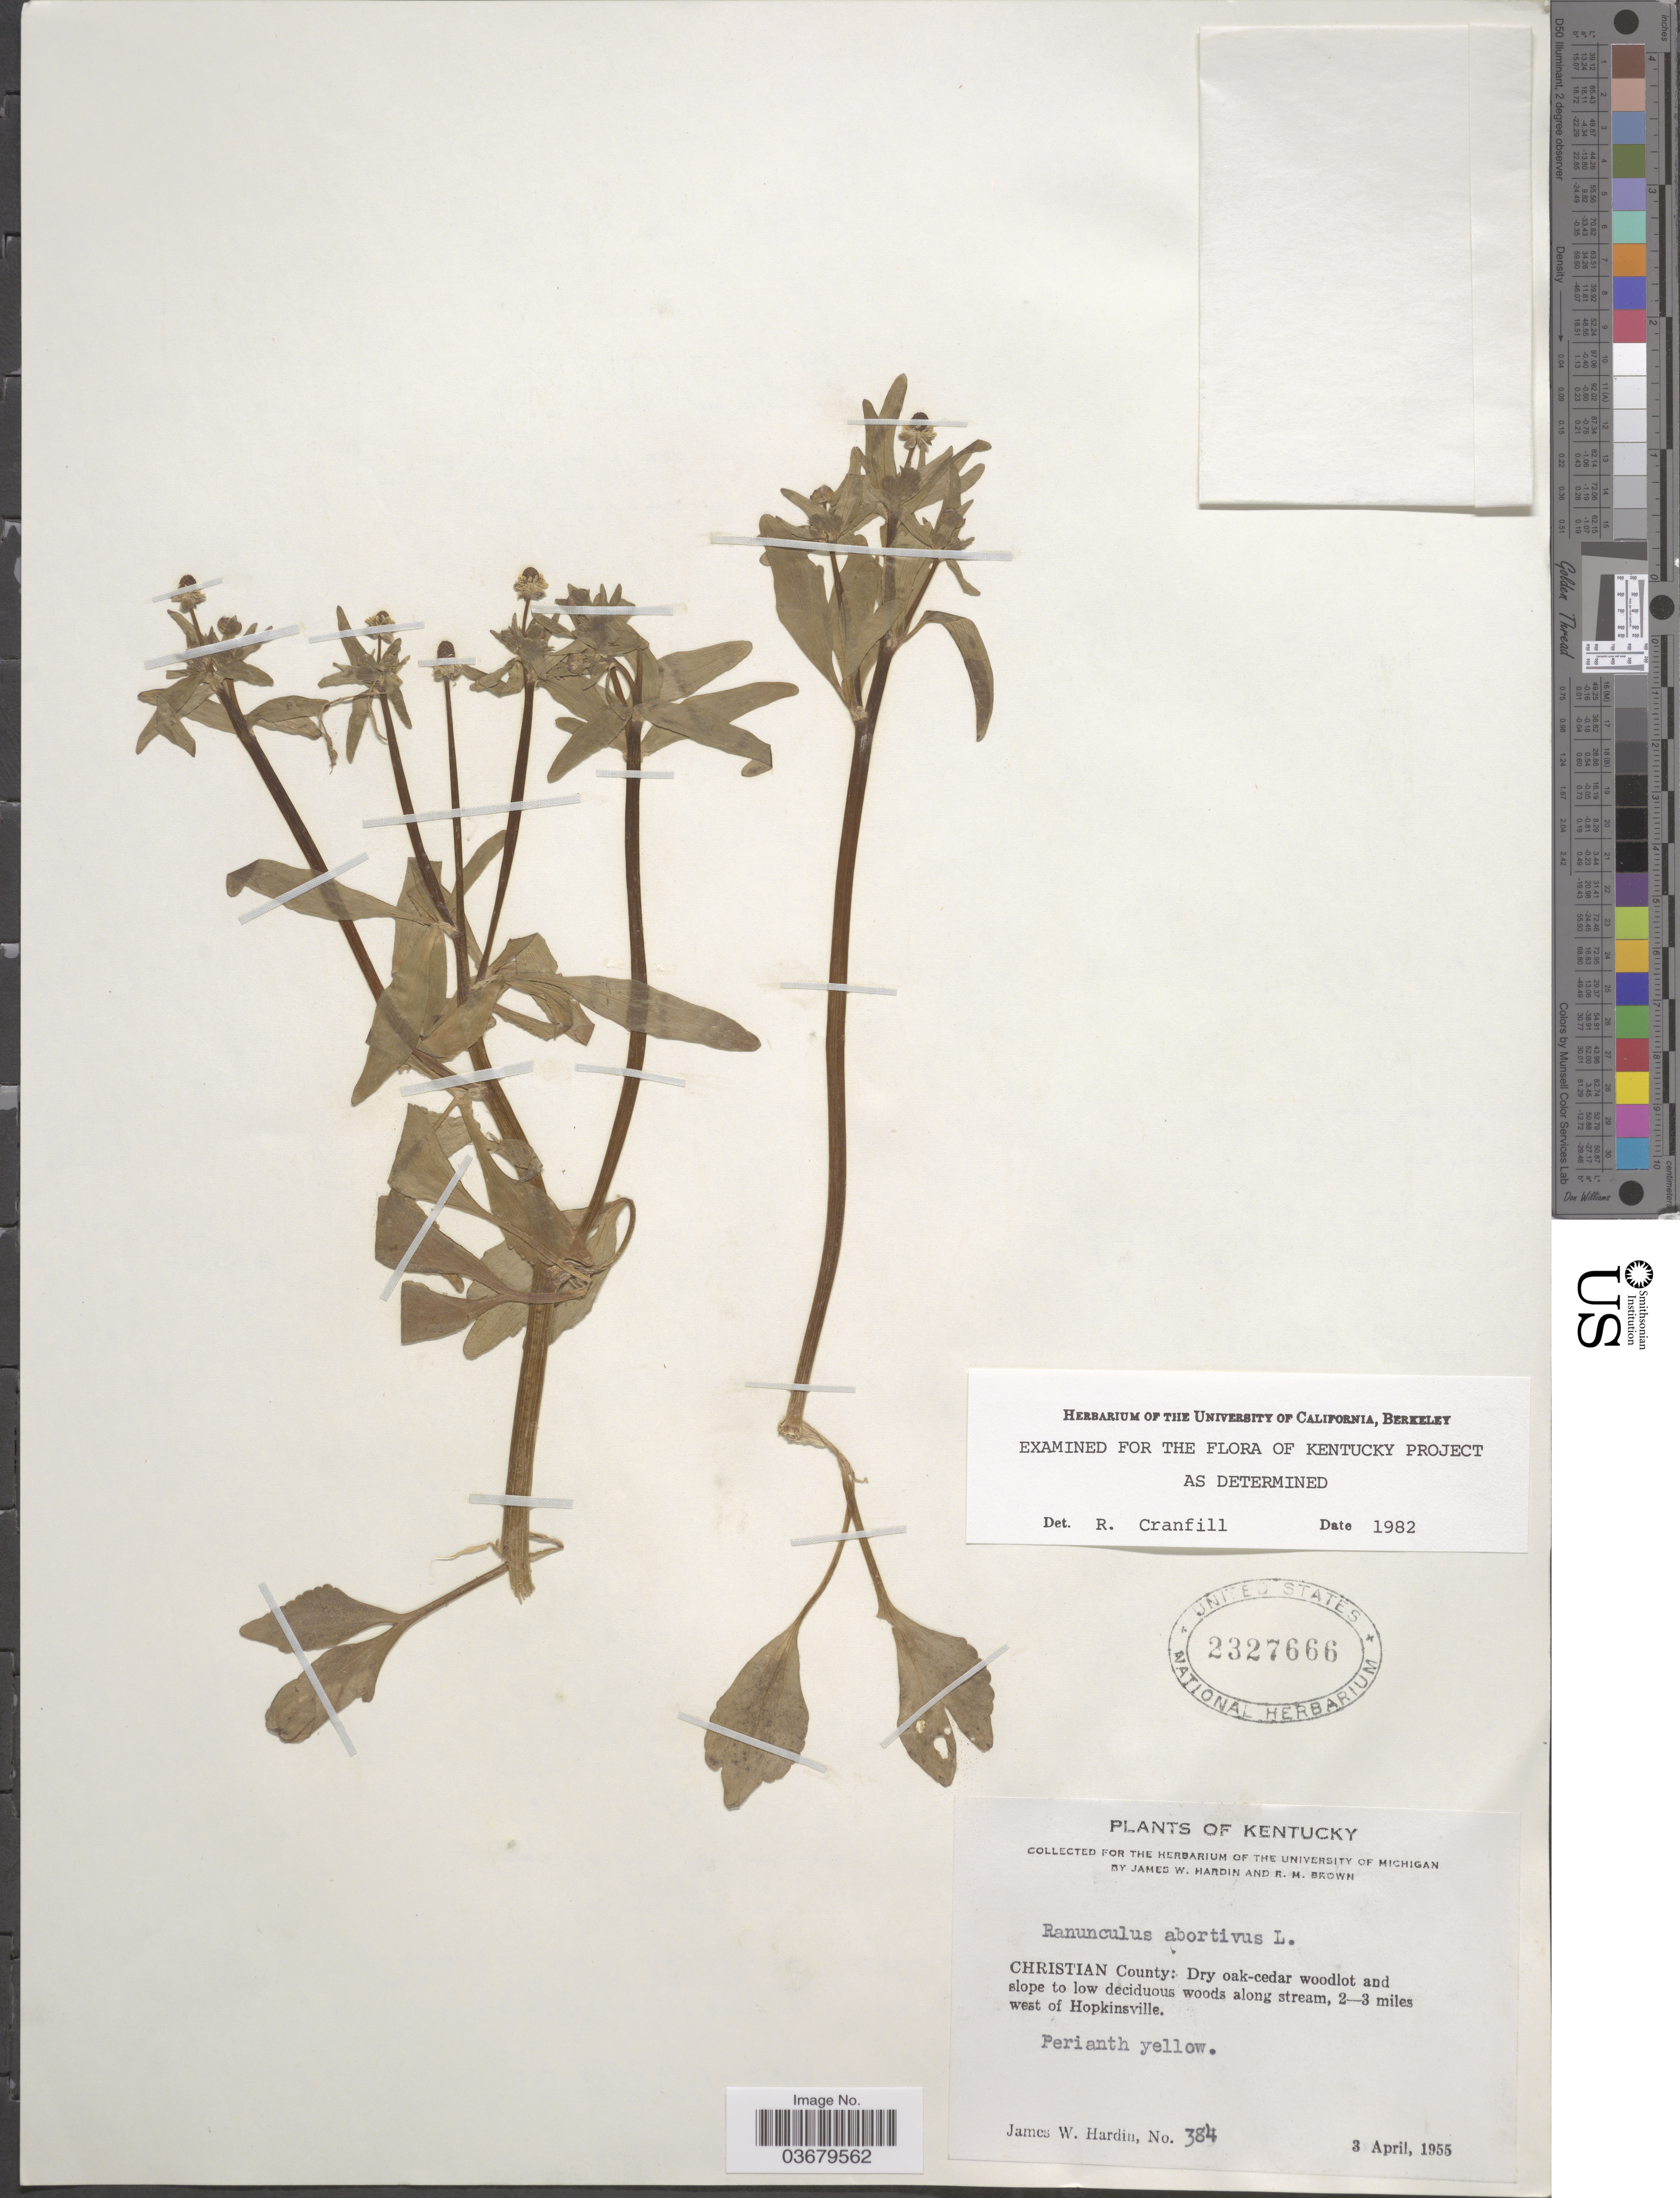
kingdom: Plantae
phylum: Tracheophyta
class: Magnoliopsida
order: Ranunculales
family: Ranunculaceae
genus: Ranunculus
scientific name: Ranunculus abortivus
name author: L.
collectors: J. W. Hardin & R. Brown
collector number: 384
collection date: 1955-04-03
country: United States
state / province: Kentucky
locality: Christian County: 2-3 miles west of Hopkinsville.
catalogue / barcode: US 2327666